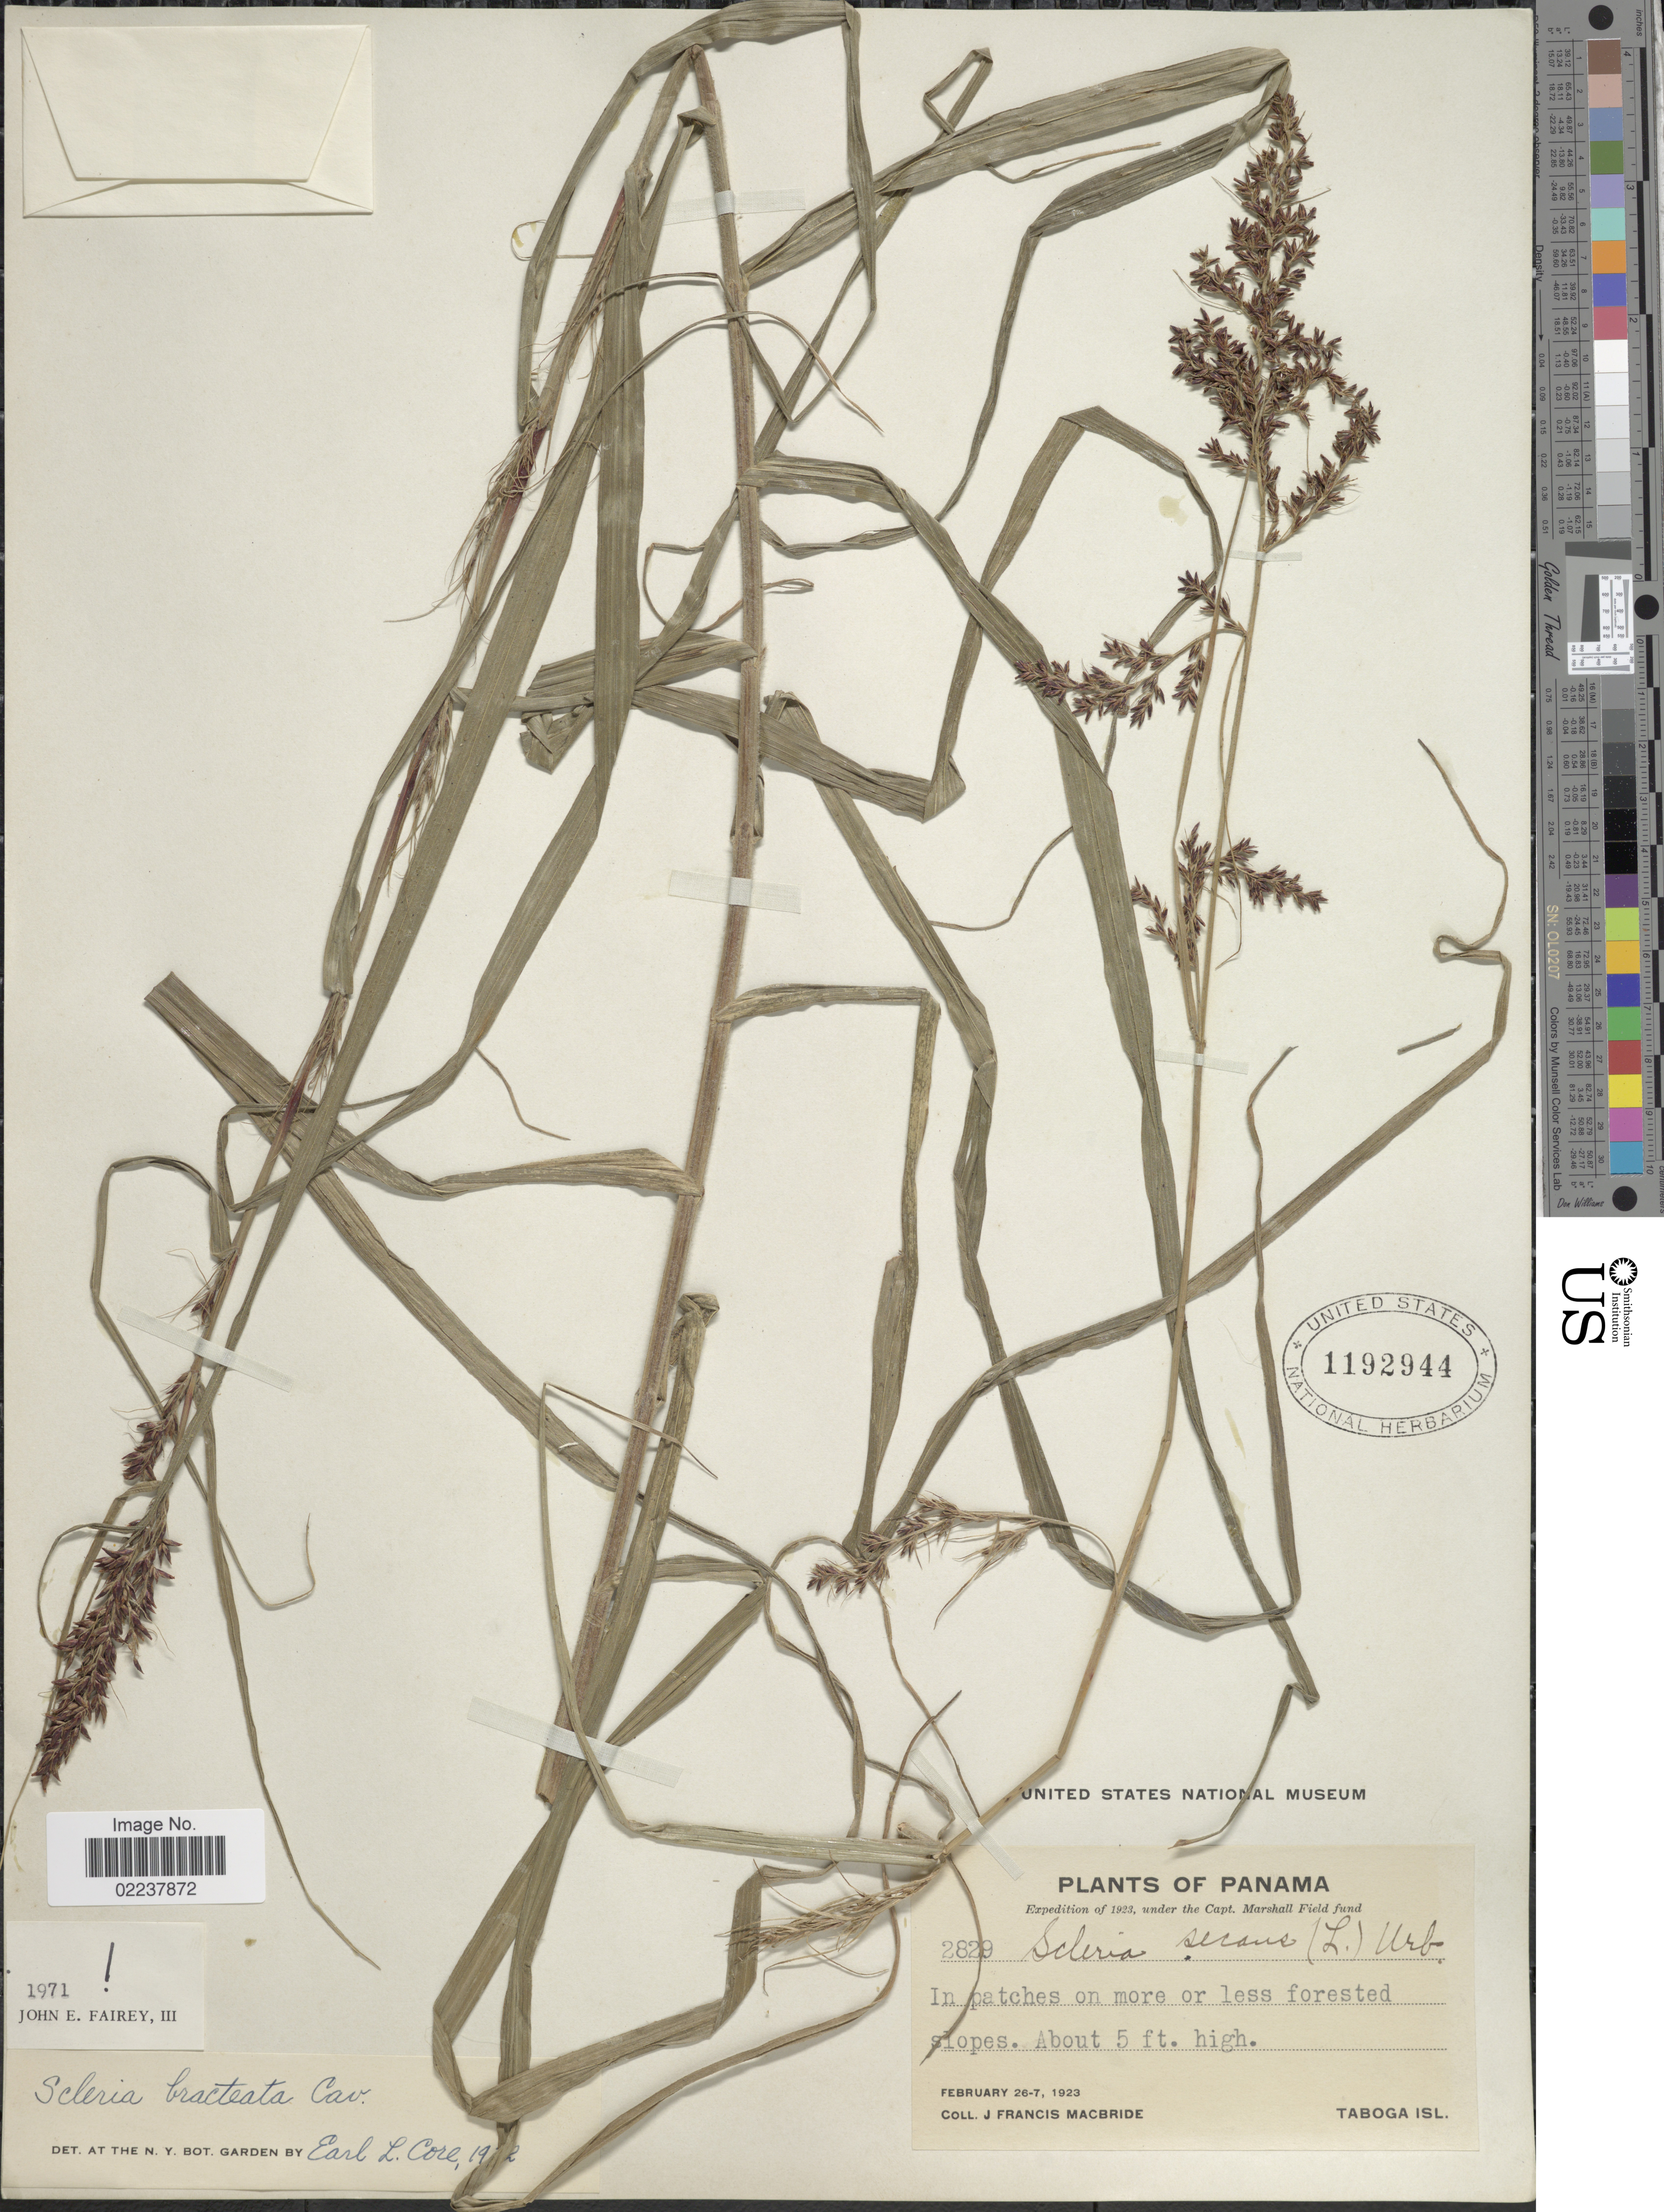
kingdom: Plantae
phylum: Tracheophyta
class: Liliopsida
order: Poales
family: Cyperaceae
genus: Scleria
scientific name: Scleria bracteata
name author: Cav.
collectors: J. F. Macbride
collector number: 2829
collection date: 1923-02-07/1923-02-26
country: Panama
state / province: Panamá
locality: Taboga Isl.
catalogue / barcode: US 1192944